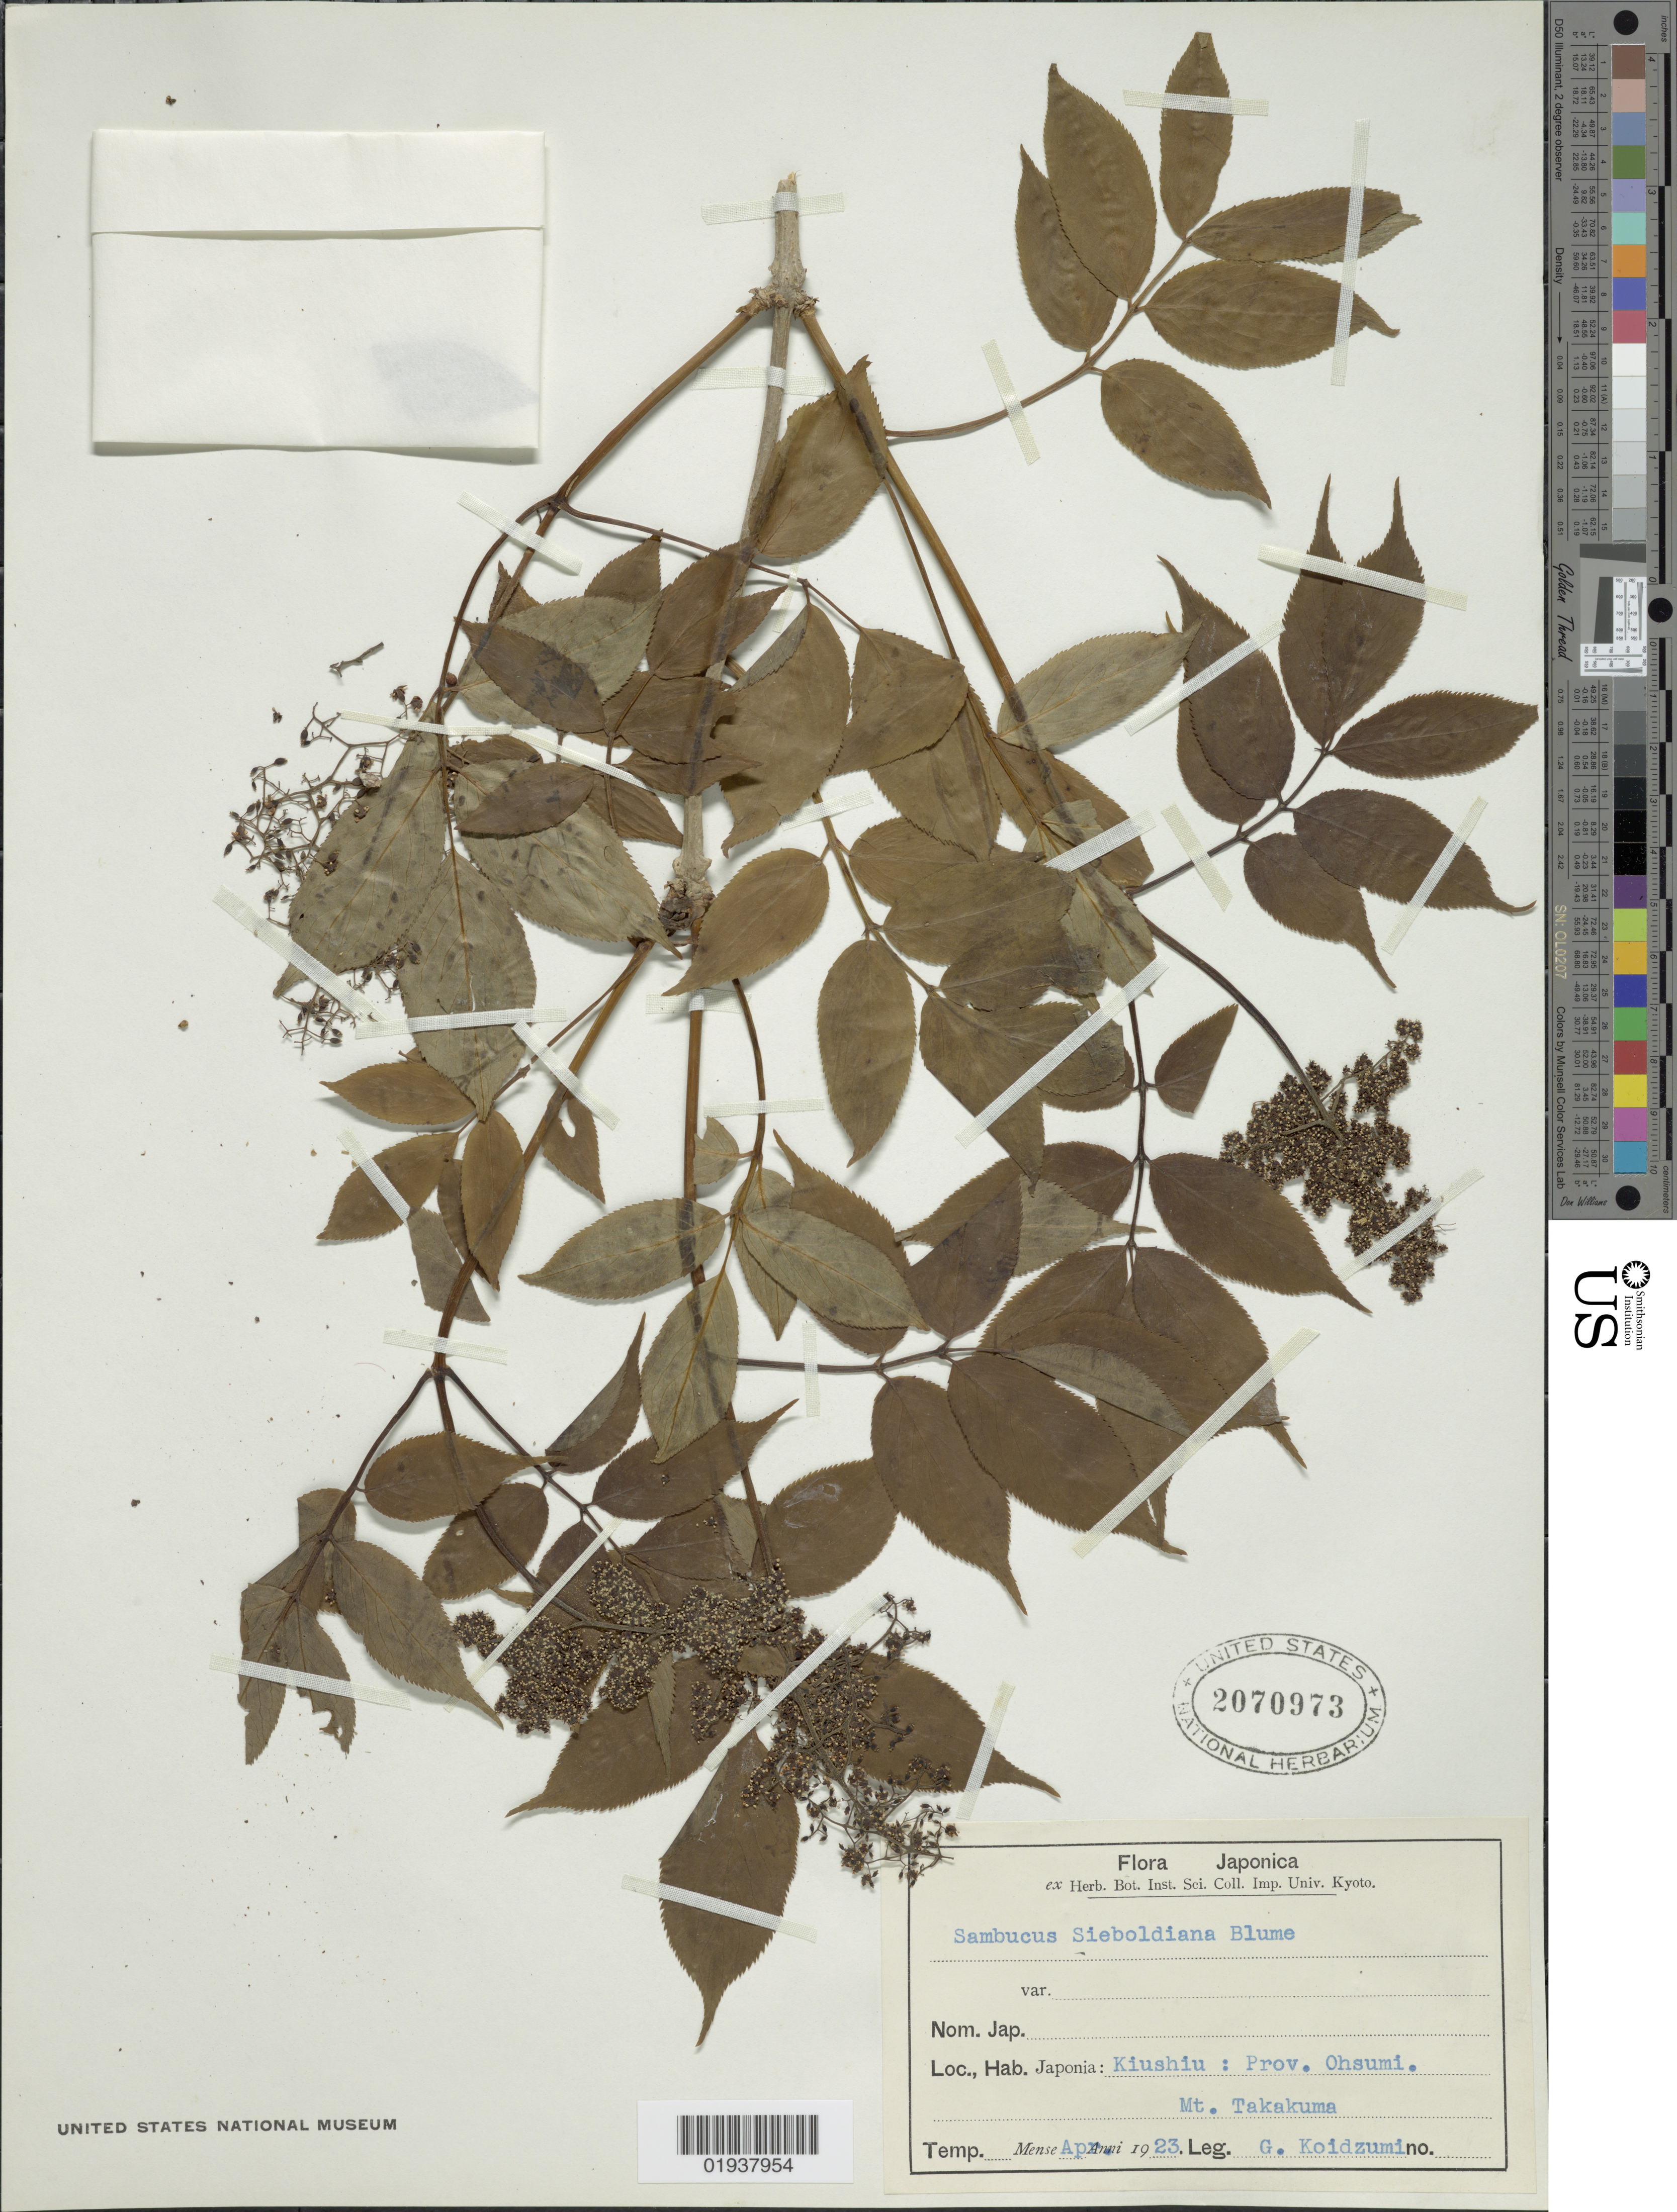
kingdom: Plantae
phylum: Tracheophyta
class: Magnoliopsida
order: Dipsacales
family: Viburnaceae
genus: Sambucus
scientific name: Sambucus racemosa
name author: L.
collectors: G. Koidzumi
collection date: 1923-04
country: Japan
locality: Japonia, Kiushiu, Prov. Ohsumi, Mt. Takakuma.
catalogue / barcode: US 2070973